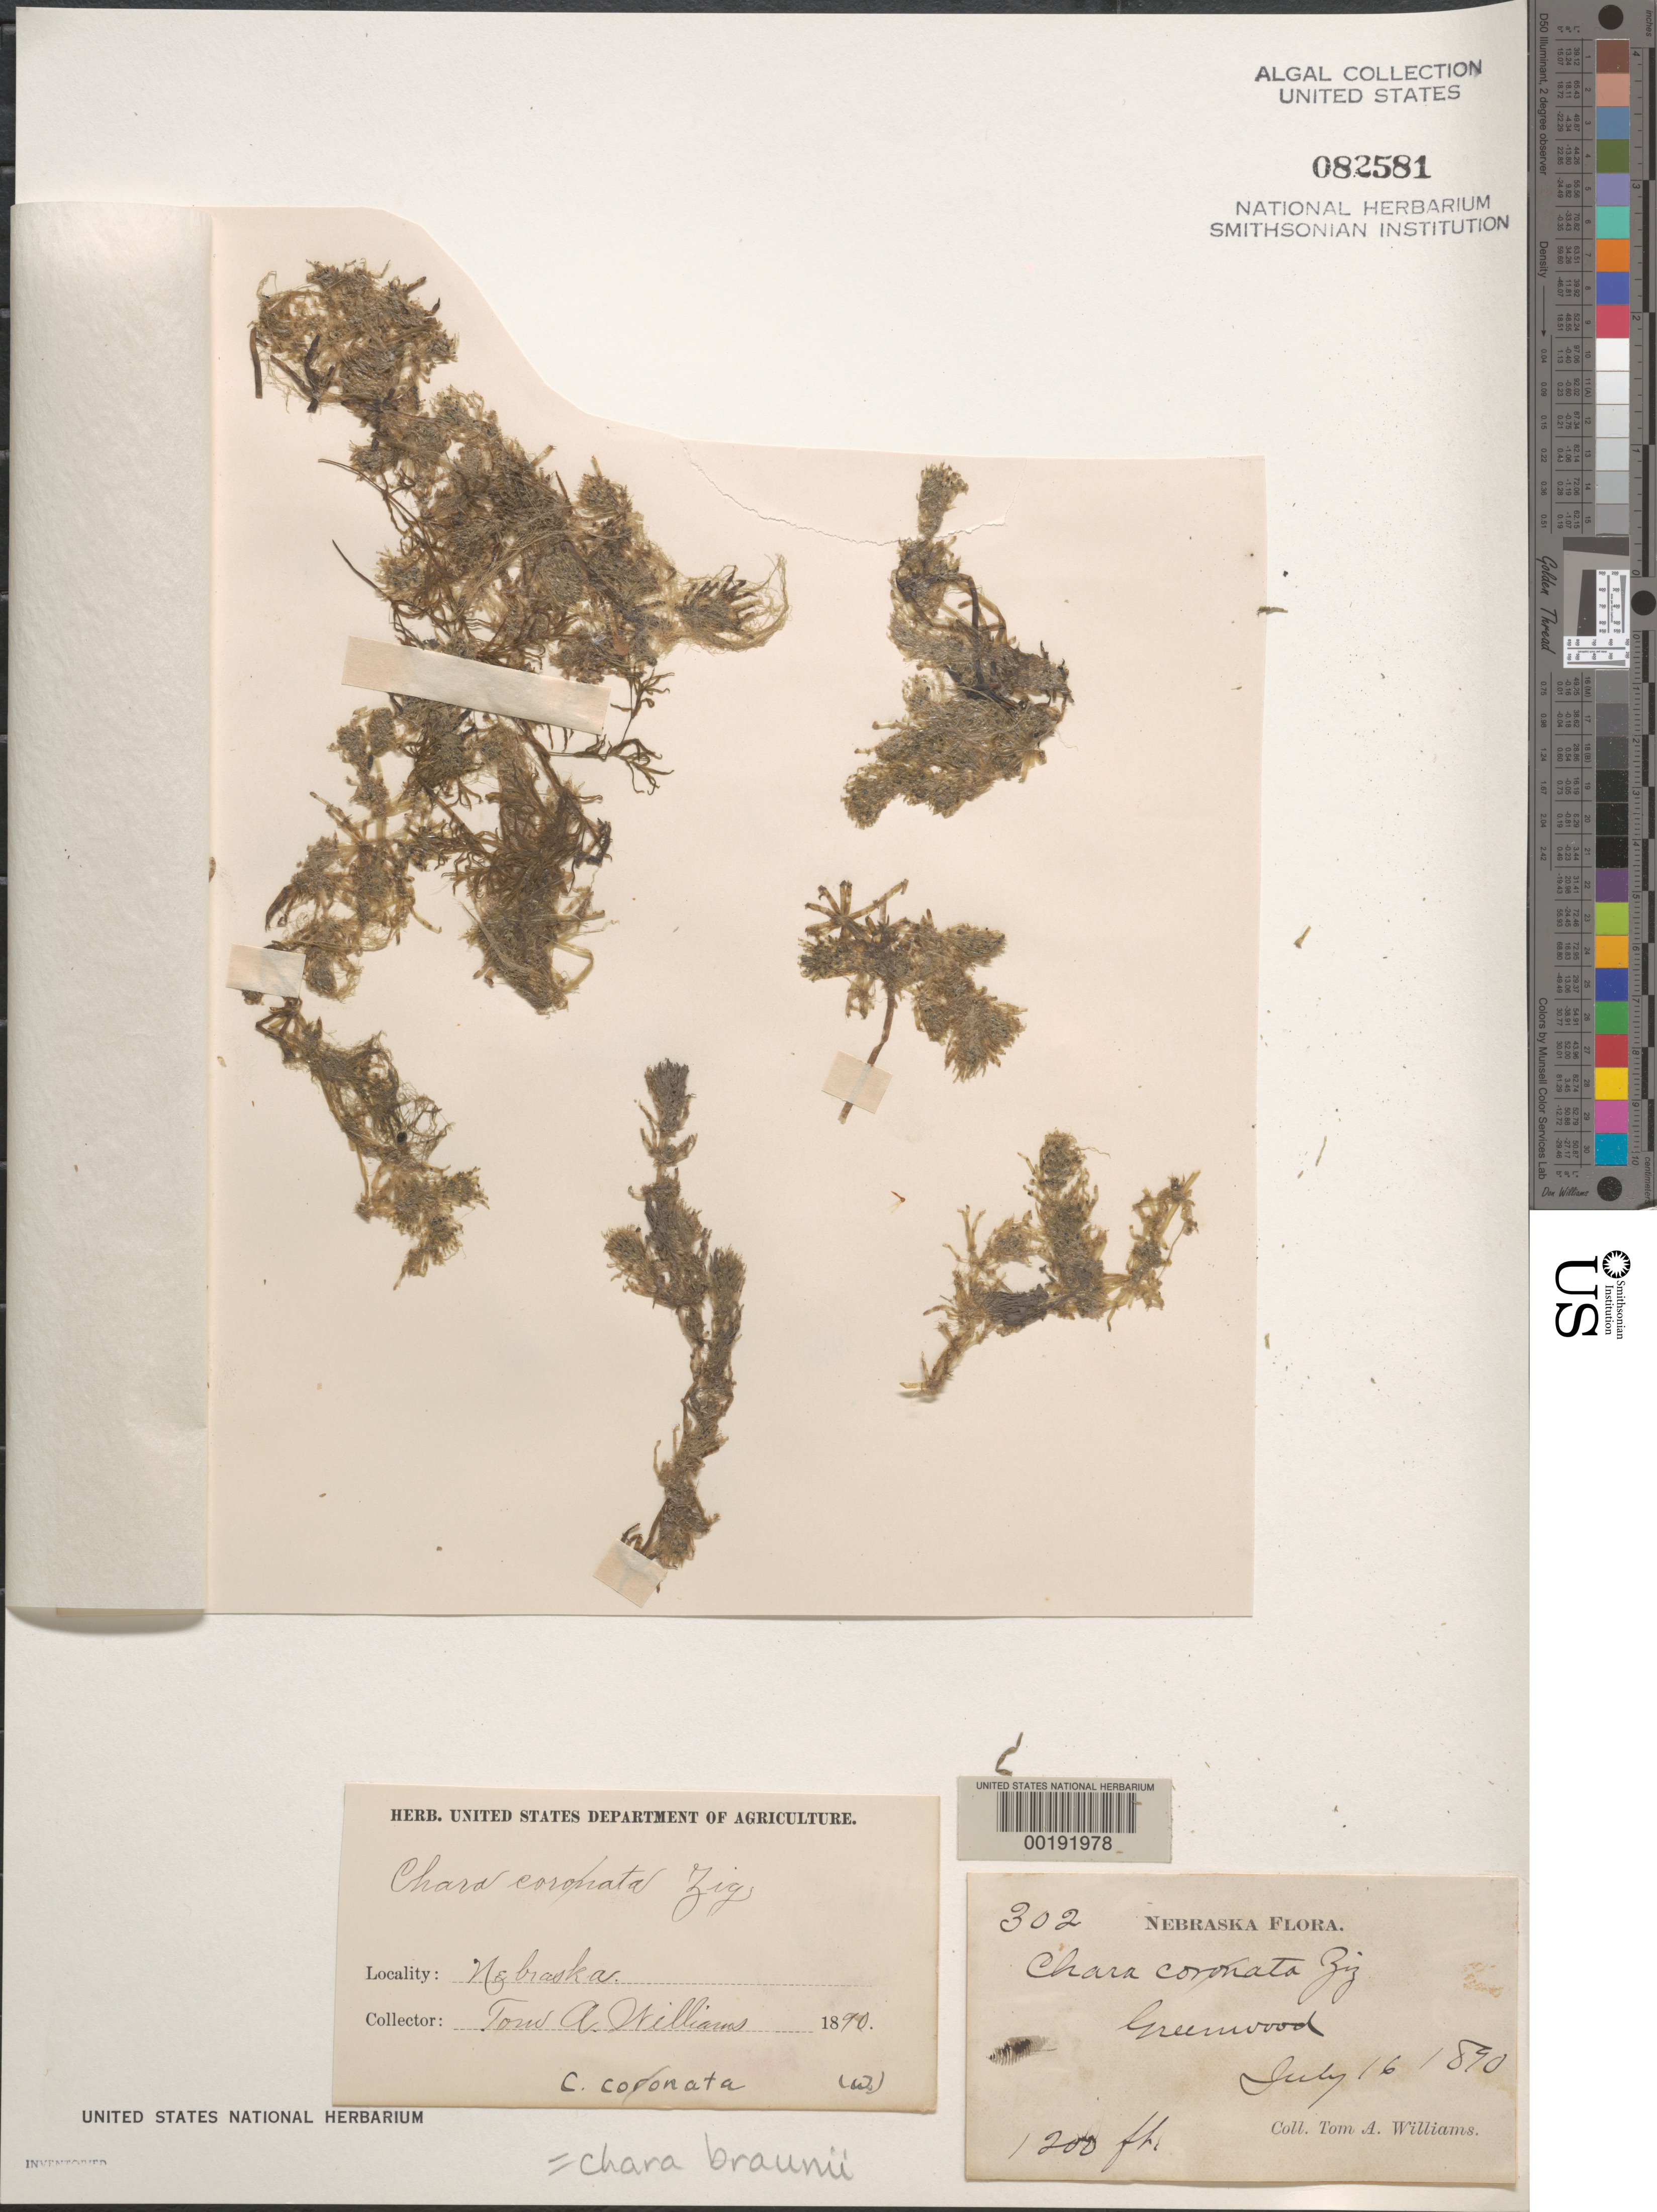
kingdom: Plantae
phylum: Charophyta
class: Charophyceae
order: Charales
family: Characeae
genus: Chara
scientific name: Chara braunii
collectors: T. A. Williams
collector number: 302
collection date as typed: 16 Jul 1890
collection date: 1890-07-16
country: United States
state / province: Nebraska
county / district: Cass County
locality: Greenwood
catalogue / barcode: US 82581